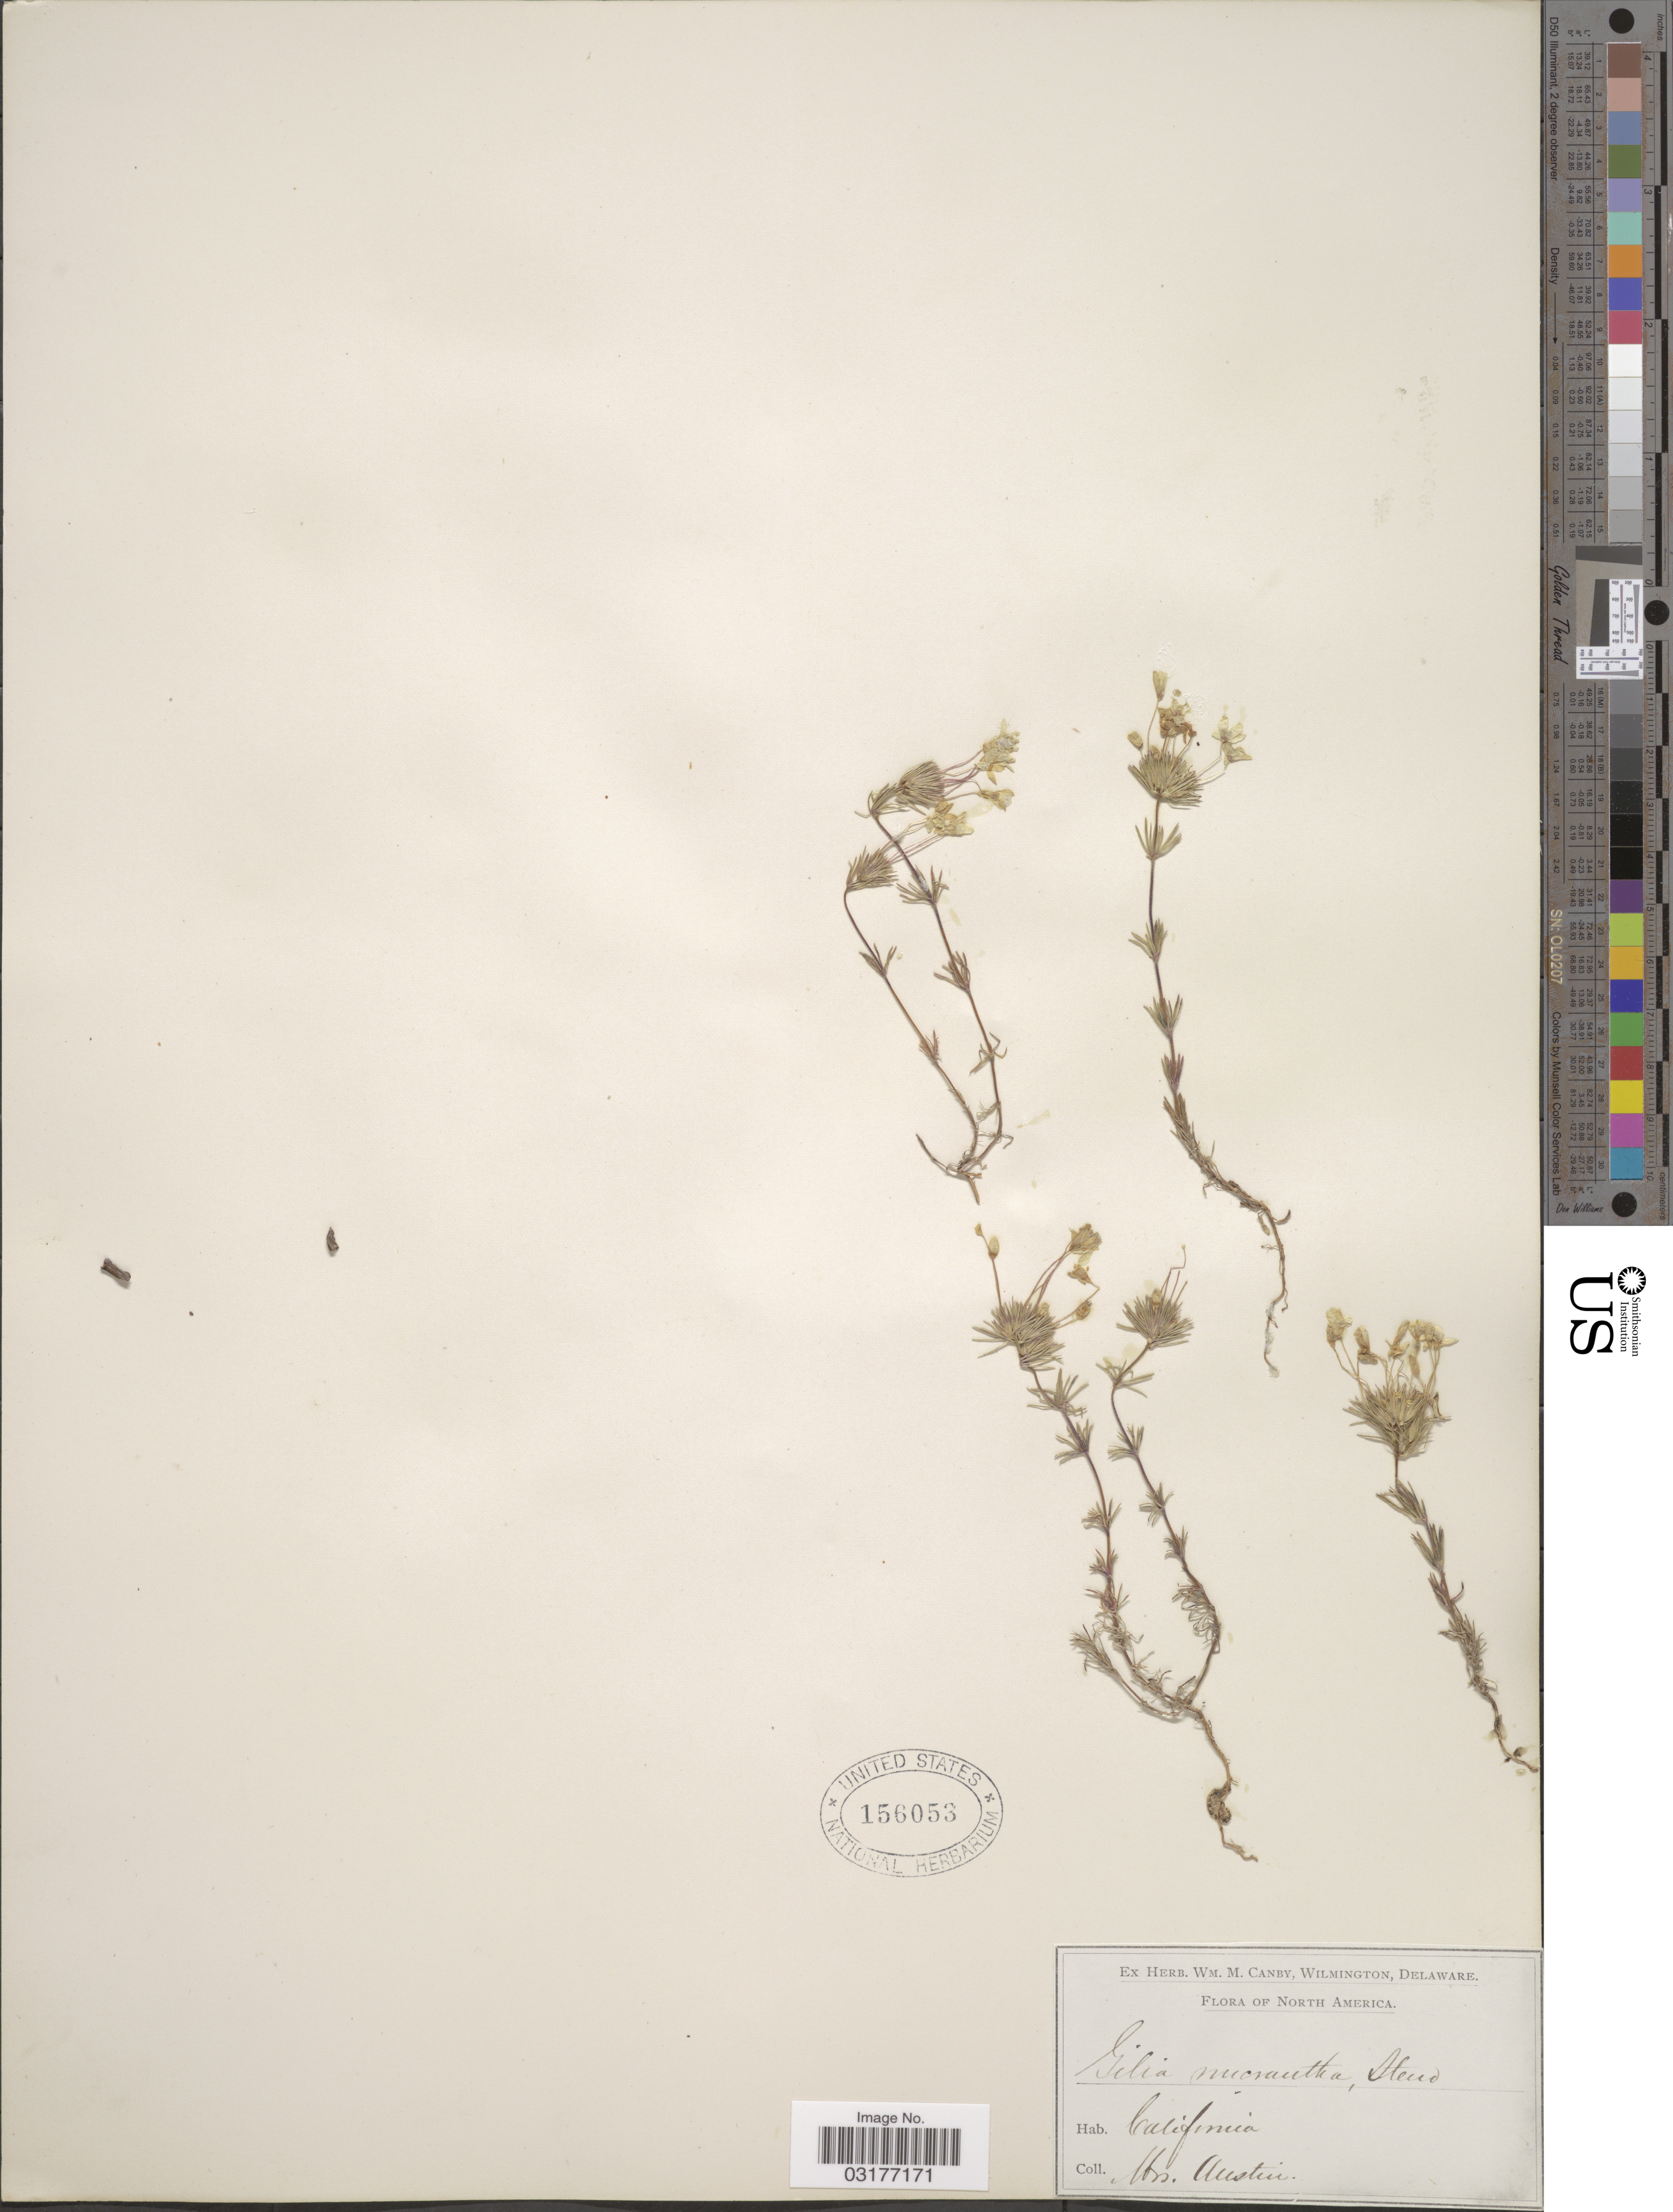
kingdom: Plantae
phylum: Tracheophyta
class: Magnoliopsida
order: Ericales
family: Polemoniaceae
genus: Leptosiphon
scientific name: Leptosiphon androsaceus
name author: Benth.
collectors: Austin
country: United States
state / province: California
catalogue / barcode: US 156053